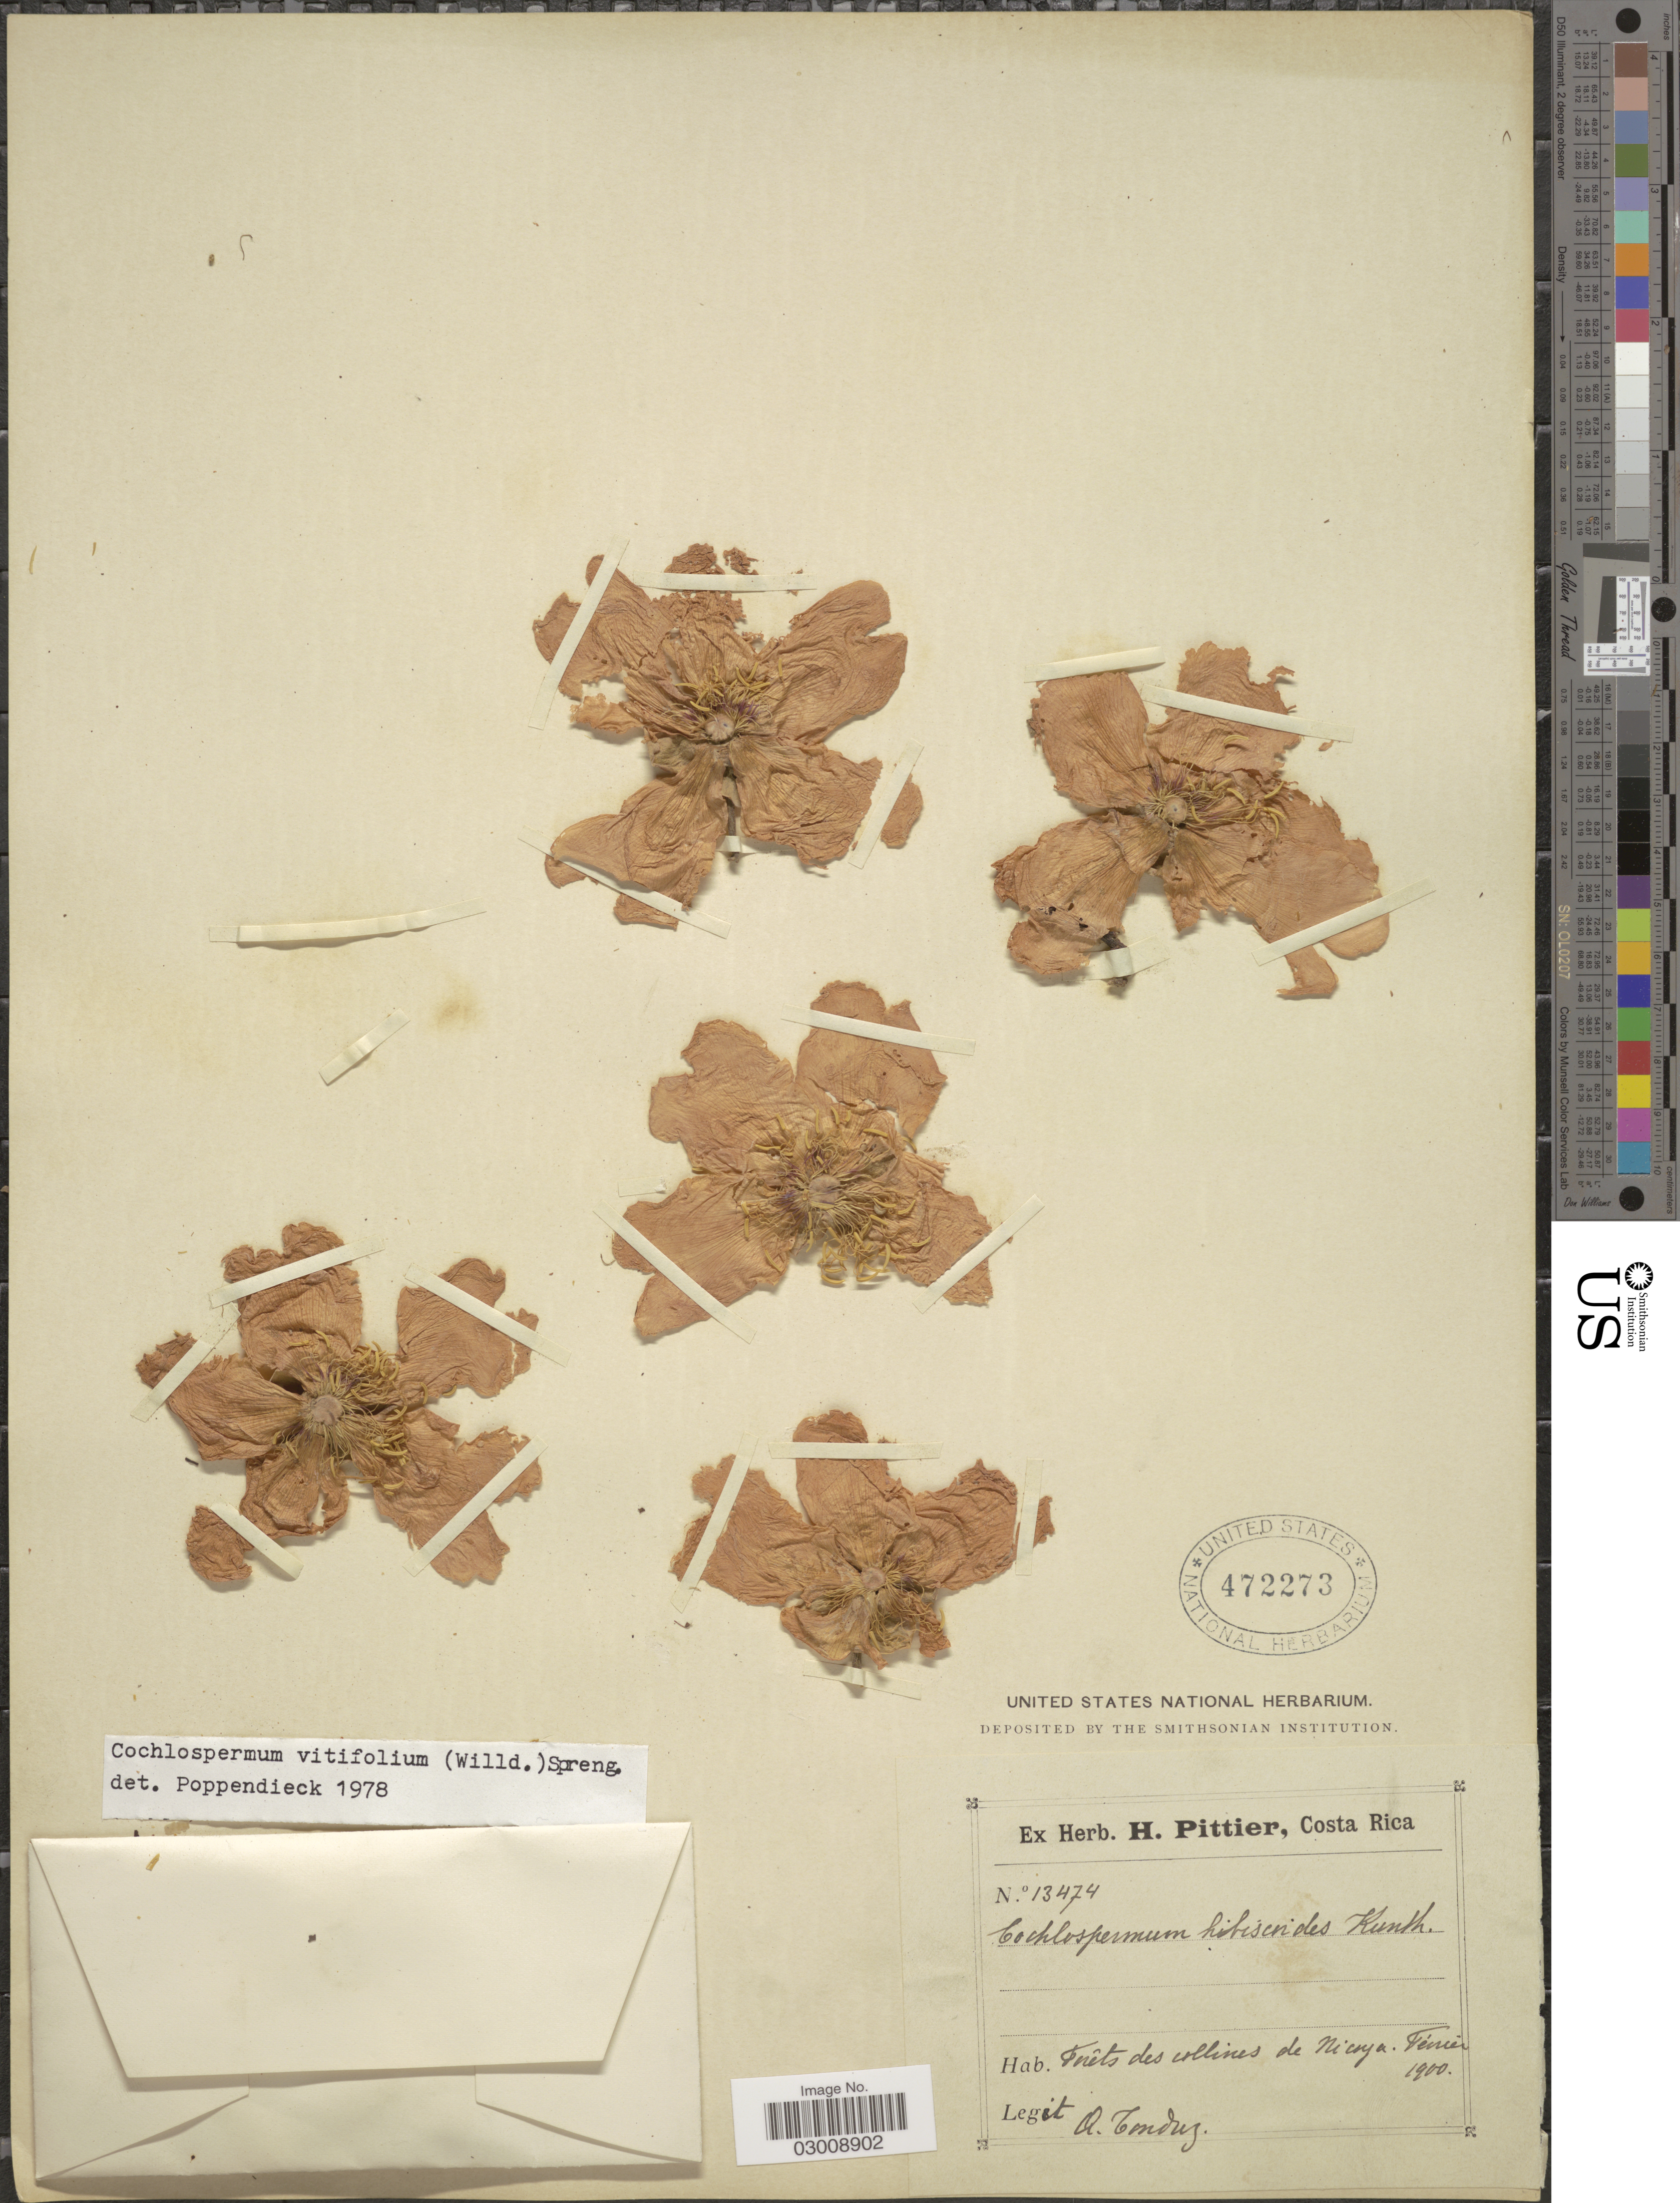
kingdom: Plantae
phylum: Tracheophyta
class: Magnoliopsida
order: Malvales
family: Cochlospermaceae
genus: Cochlospermum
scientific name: Cochlospermum vitifolium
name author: (Willd.) Spreng.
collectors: A. Tonduz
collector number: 13474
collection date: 1900-02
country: Costa Rica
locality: Forêts des collines de Nicoya.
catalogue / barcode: US 472273